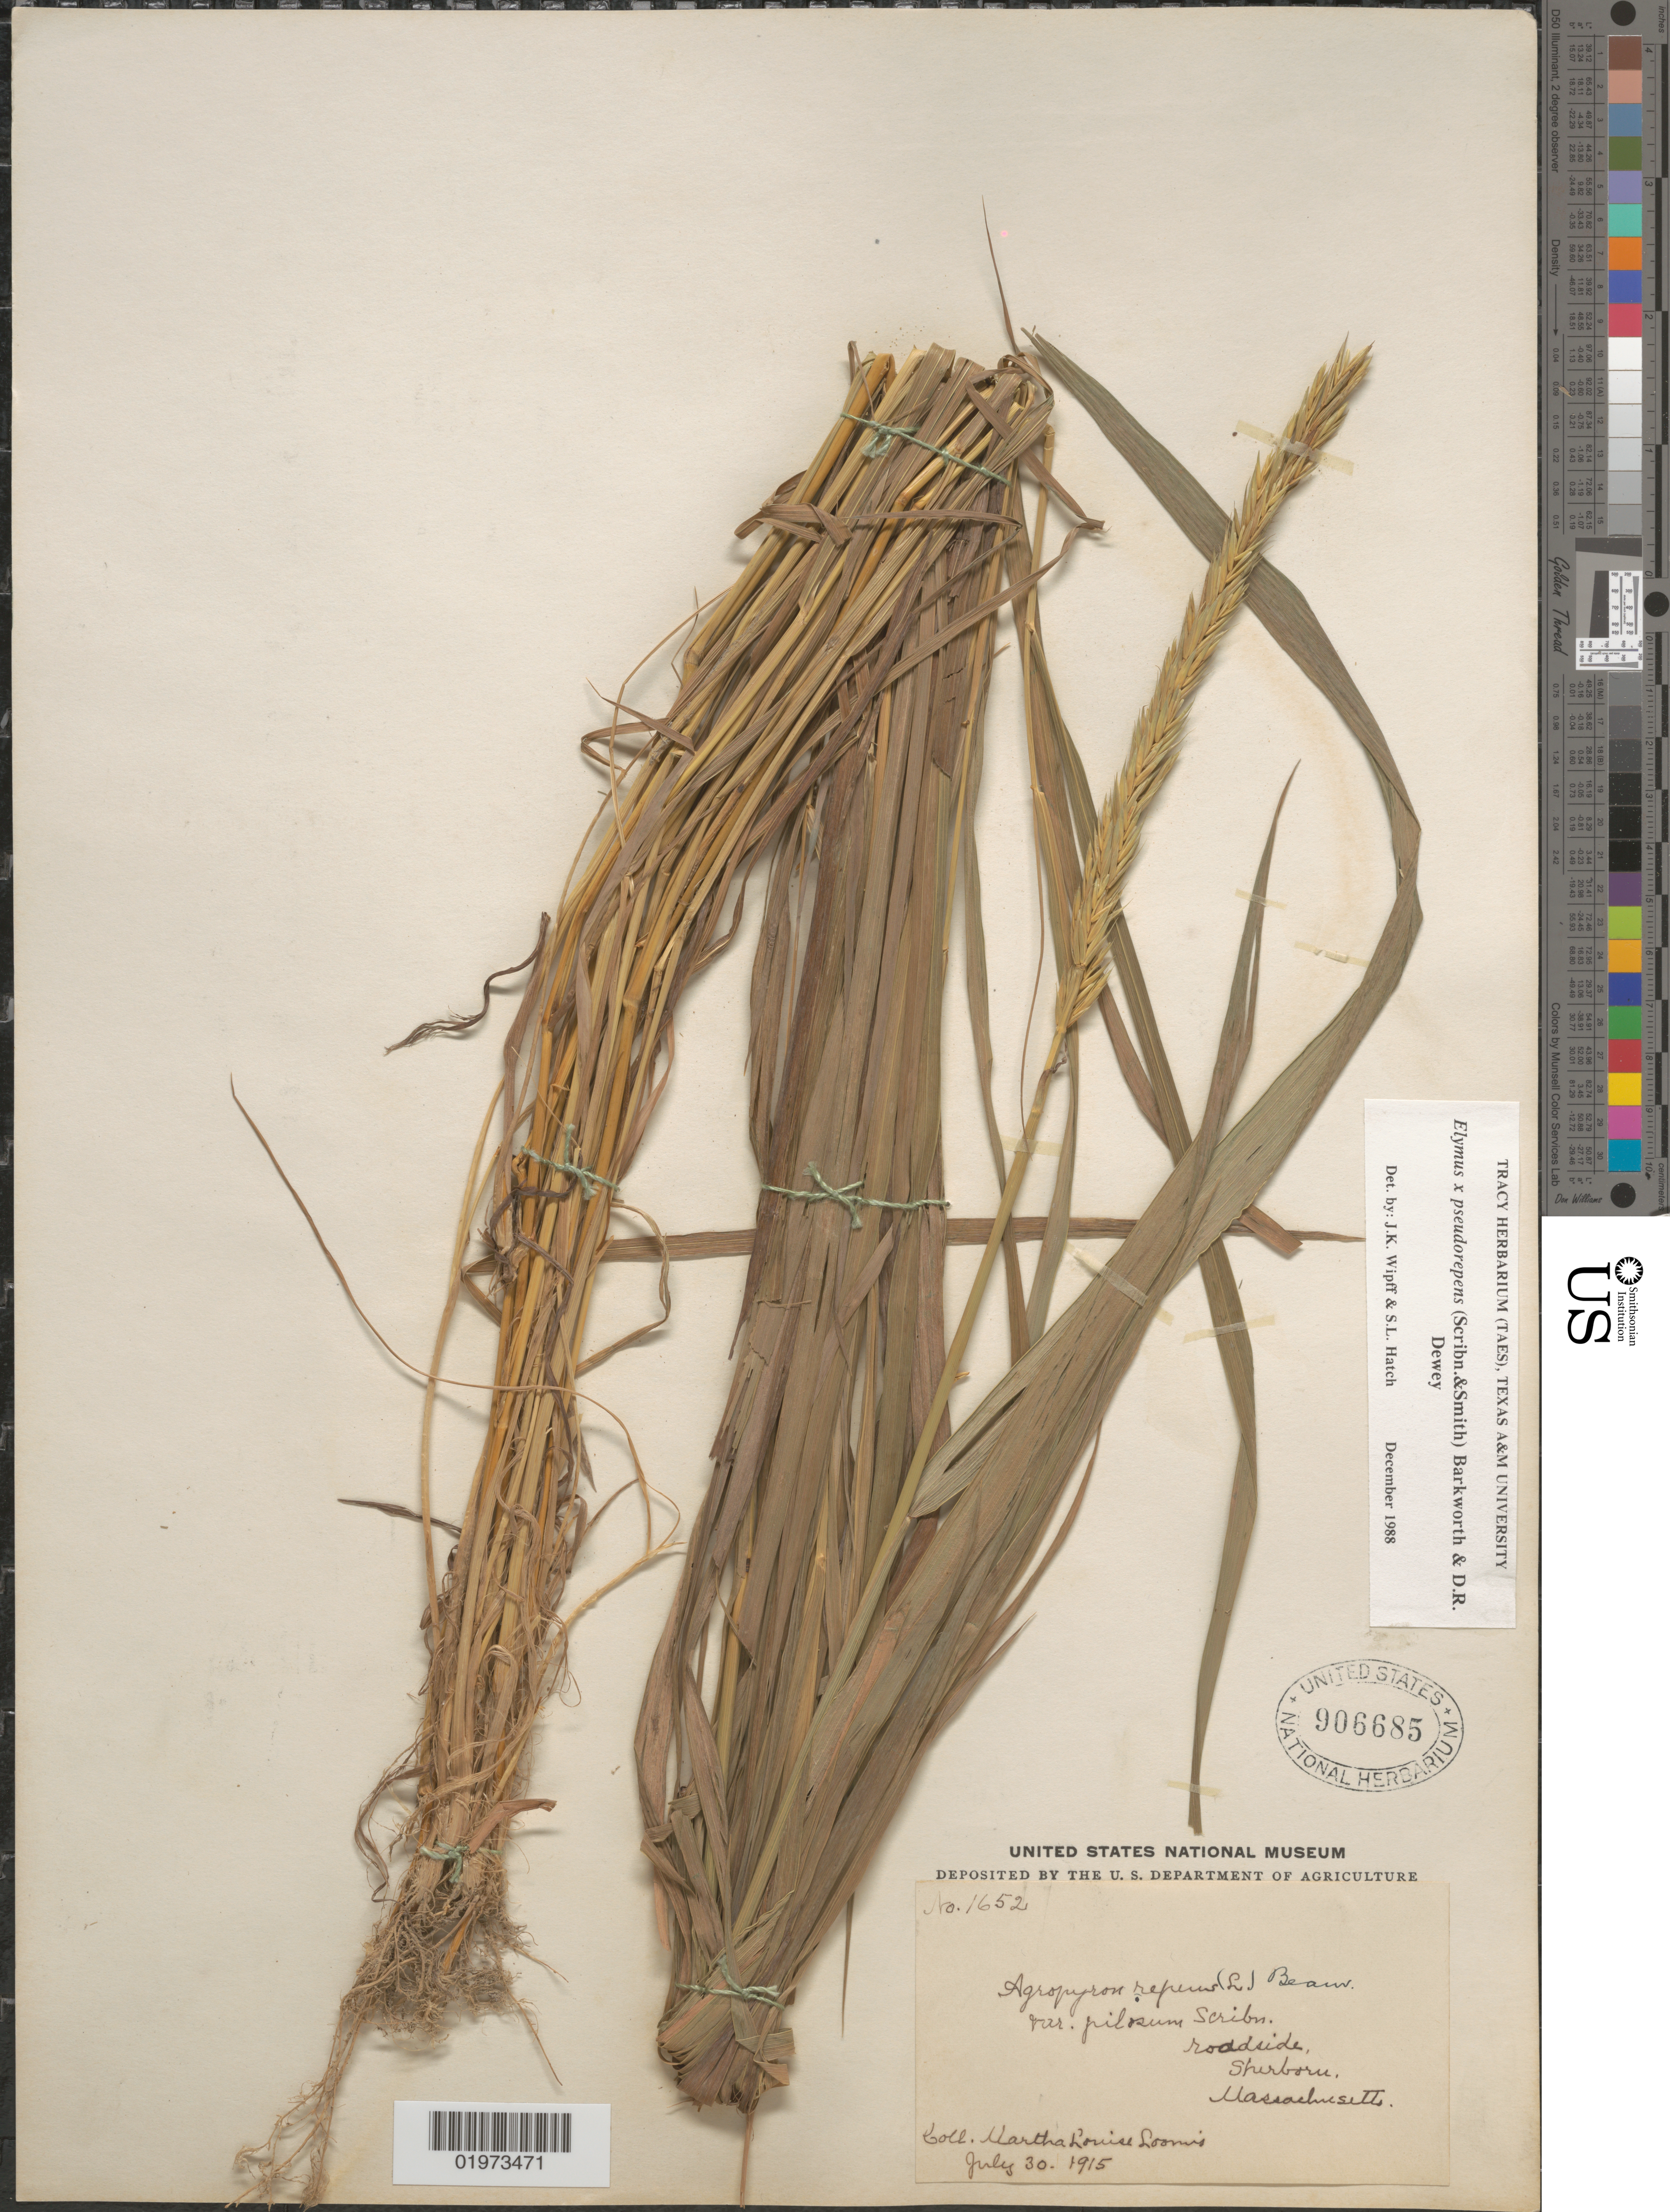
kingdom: Plantae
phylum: Tracheophyta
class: Liliopsida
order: Poales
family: Poaceae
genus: Elymus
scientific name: Elymus x pseudorepens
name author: (Scribn. & J.G. Sm.) Barkworth & Dewey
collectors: M. L. Loomis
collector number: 1652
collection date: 1915-07-30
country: United States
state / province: Massachusetts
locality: Roadside, Sherborn.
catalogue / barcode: US 906685